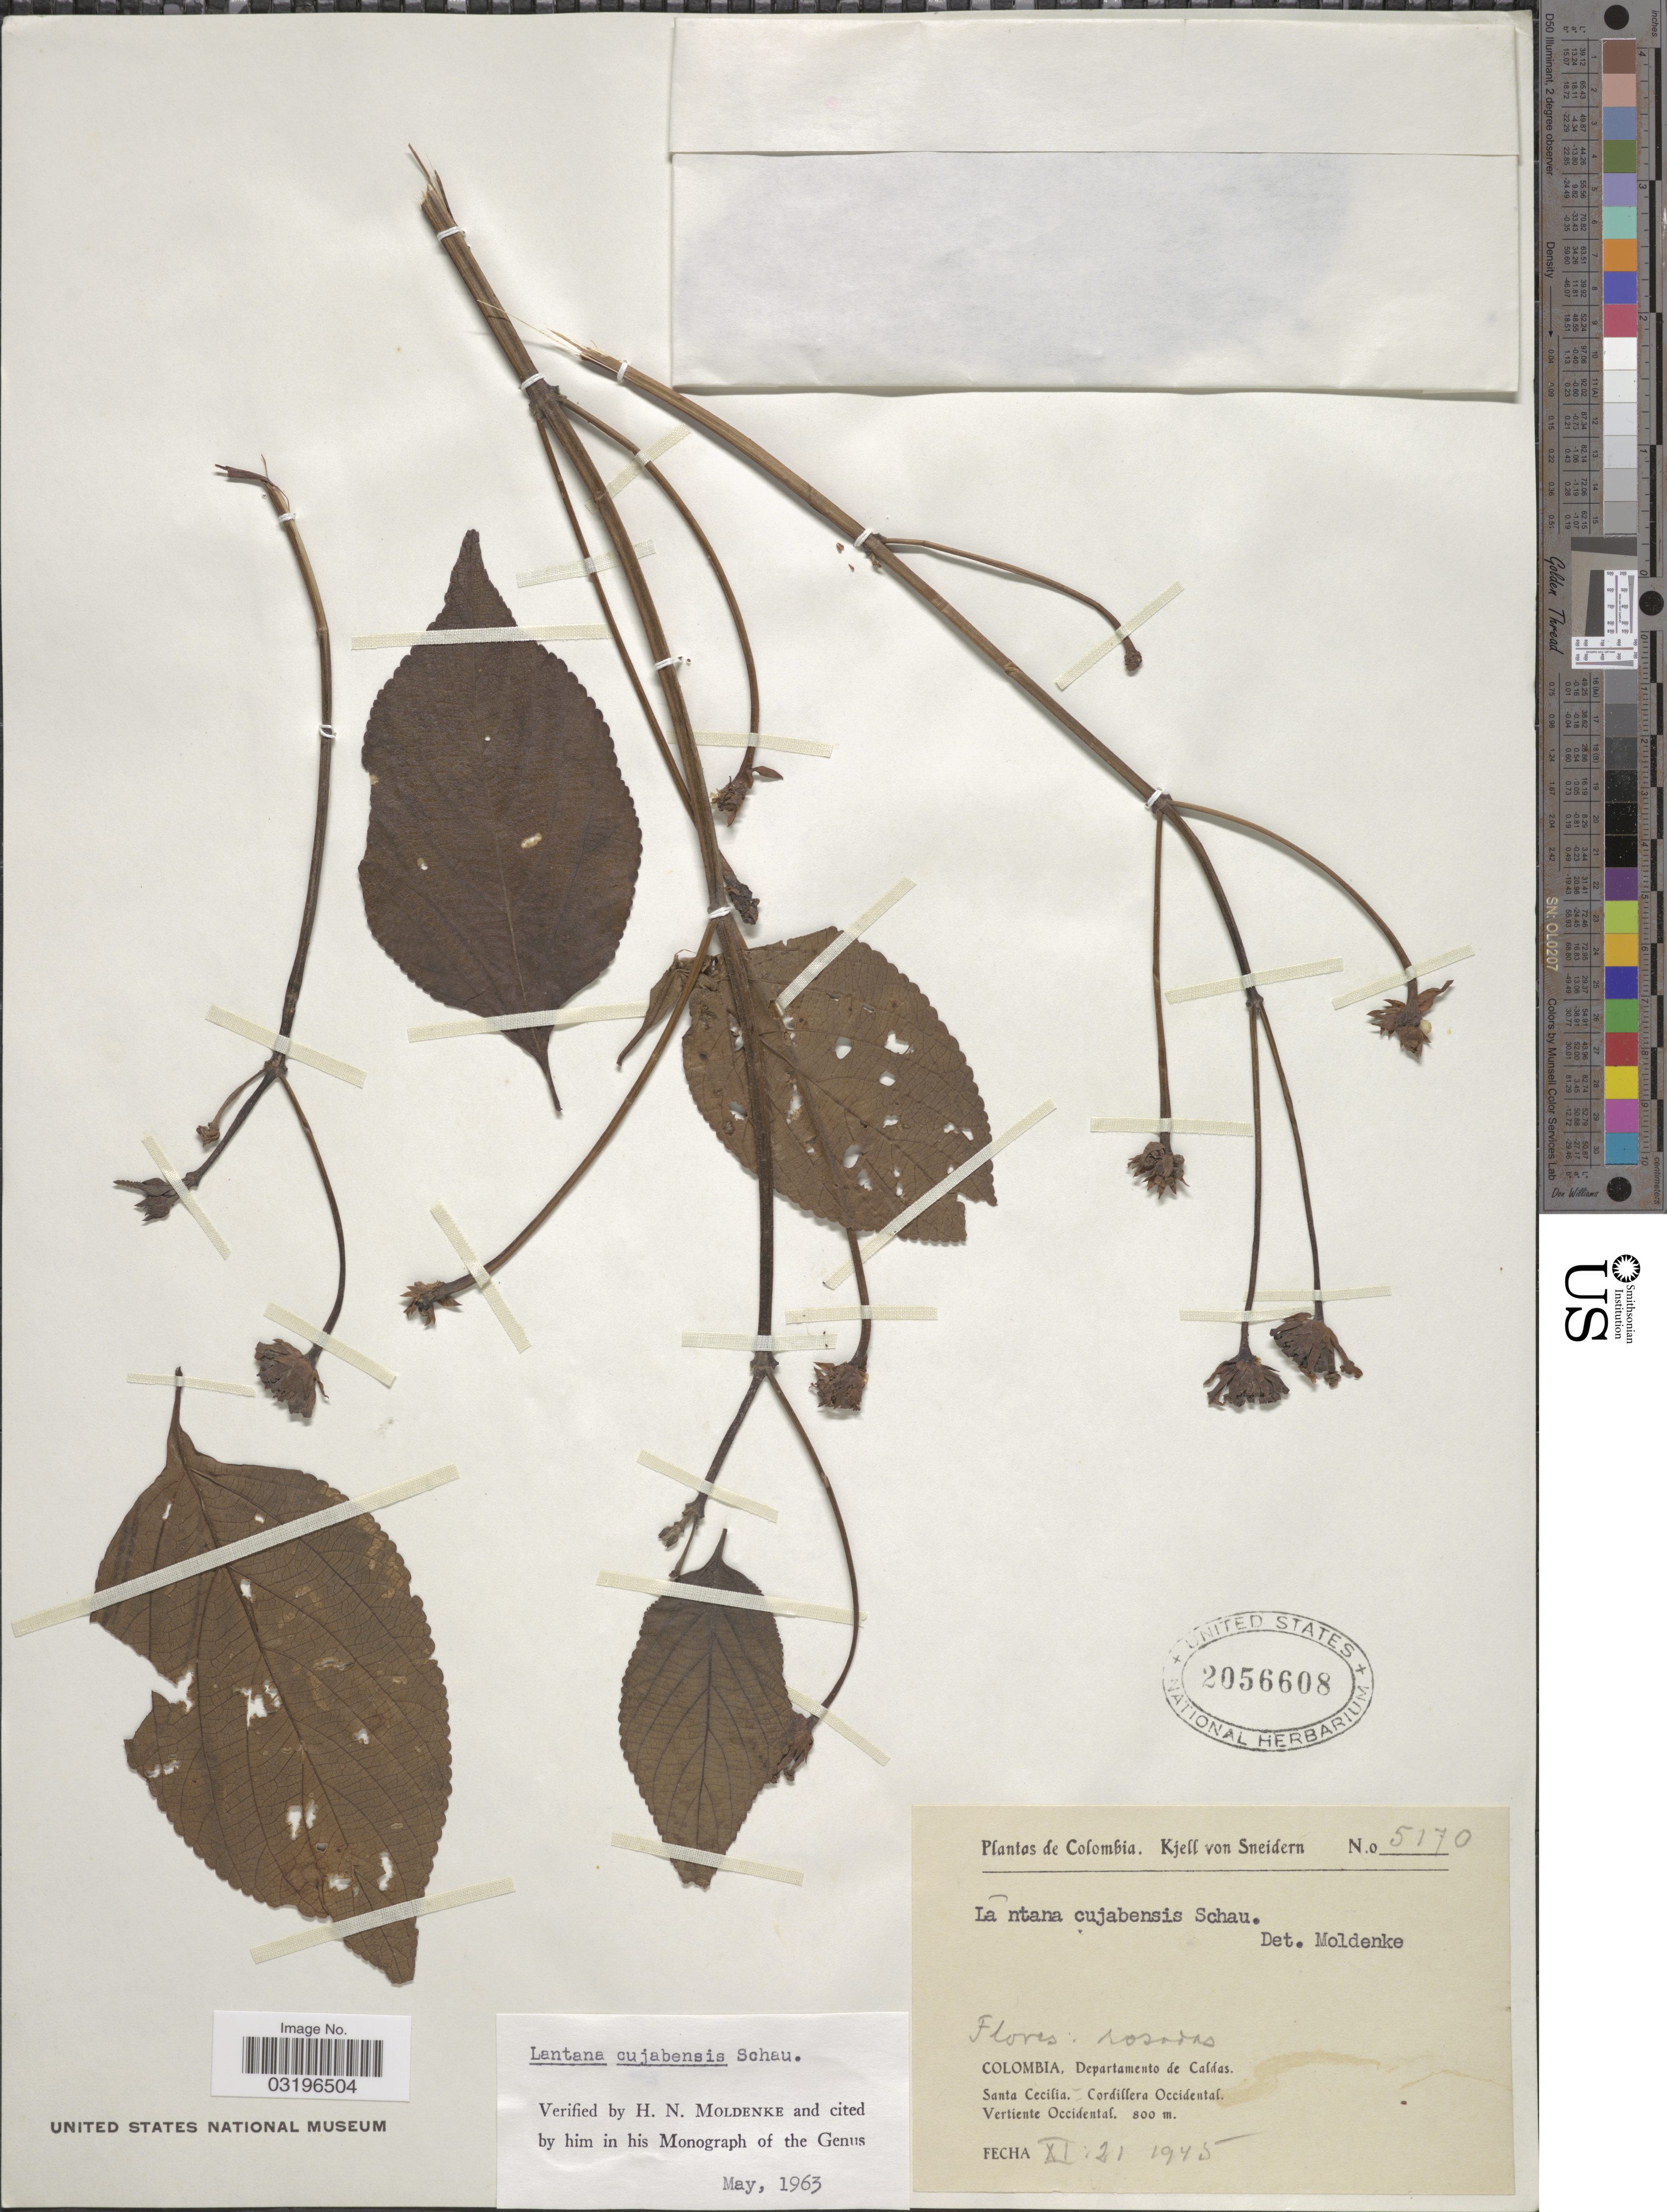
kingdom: Plantae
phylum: Tracheophyta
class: Magnoliopsida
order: Lamiales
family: Verbenaceae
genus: Lantana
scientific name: Lantana cujabensis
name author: Schau.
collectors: K. von Sneidern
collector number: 5170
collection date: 1945-11-21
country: Colombia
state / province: Caldas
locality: Departamento de Caldas, Santa Cecilia. Cordillera Occidental, Vertiente Occidental.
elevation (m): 800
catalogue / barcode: US 2056608